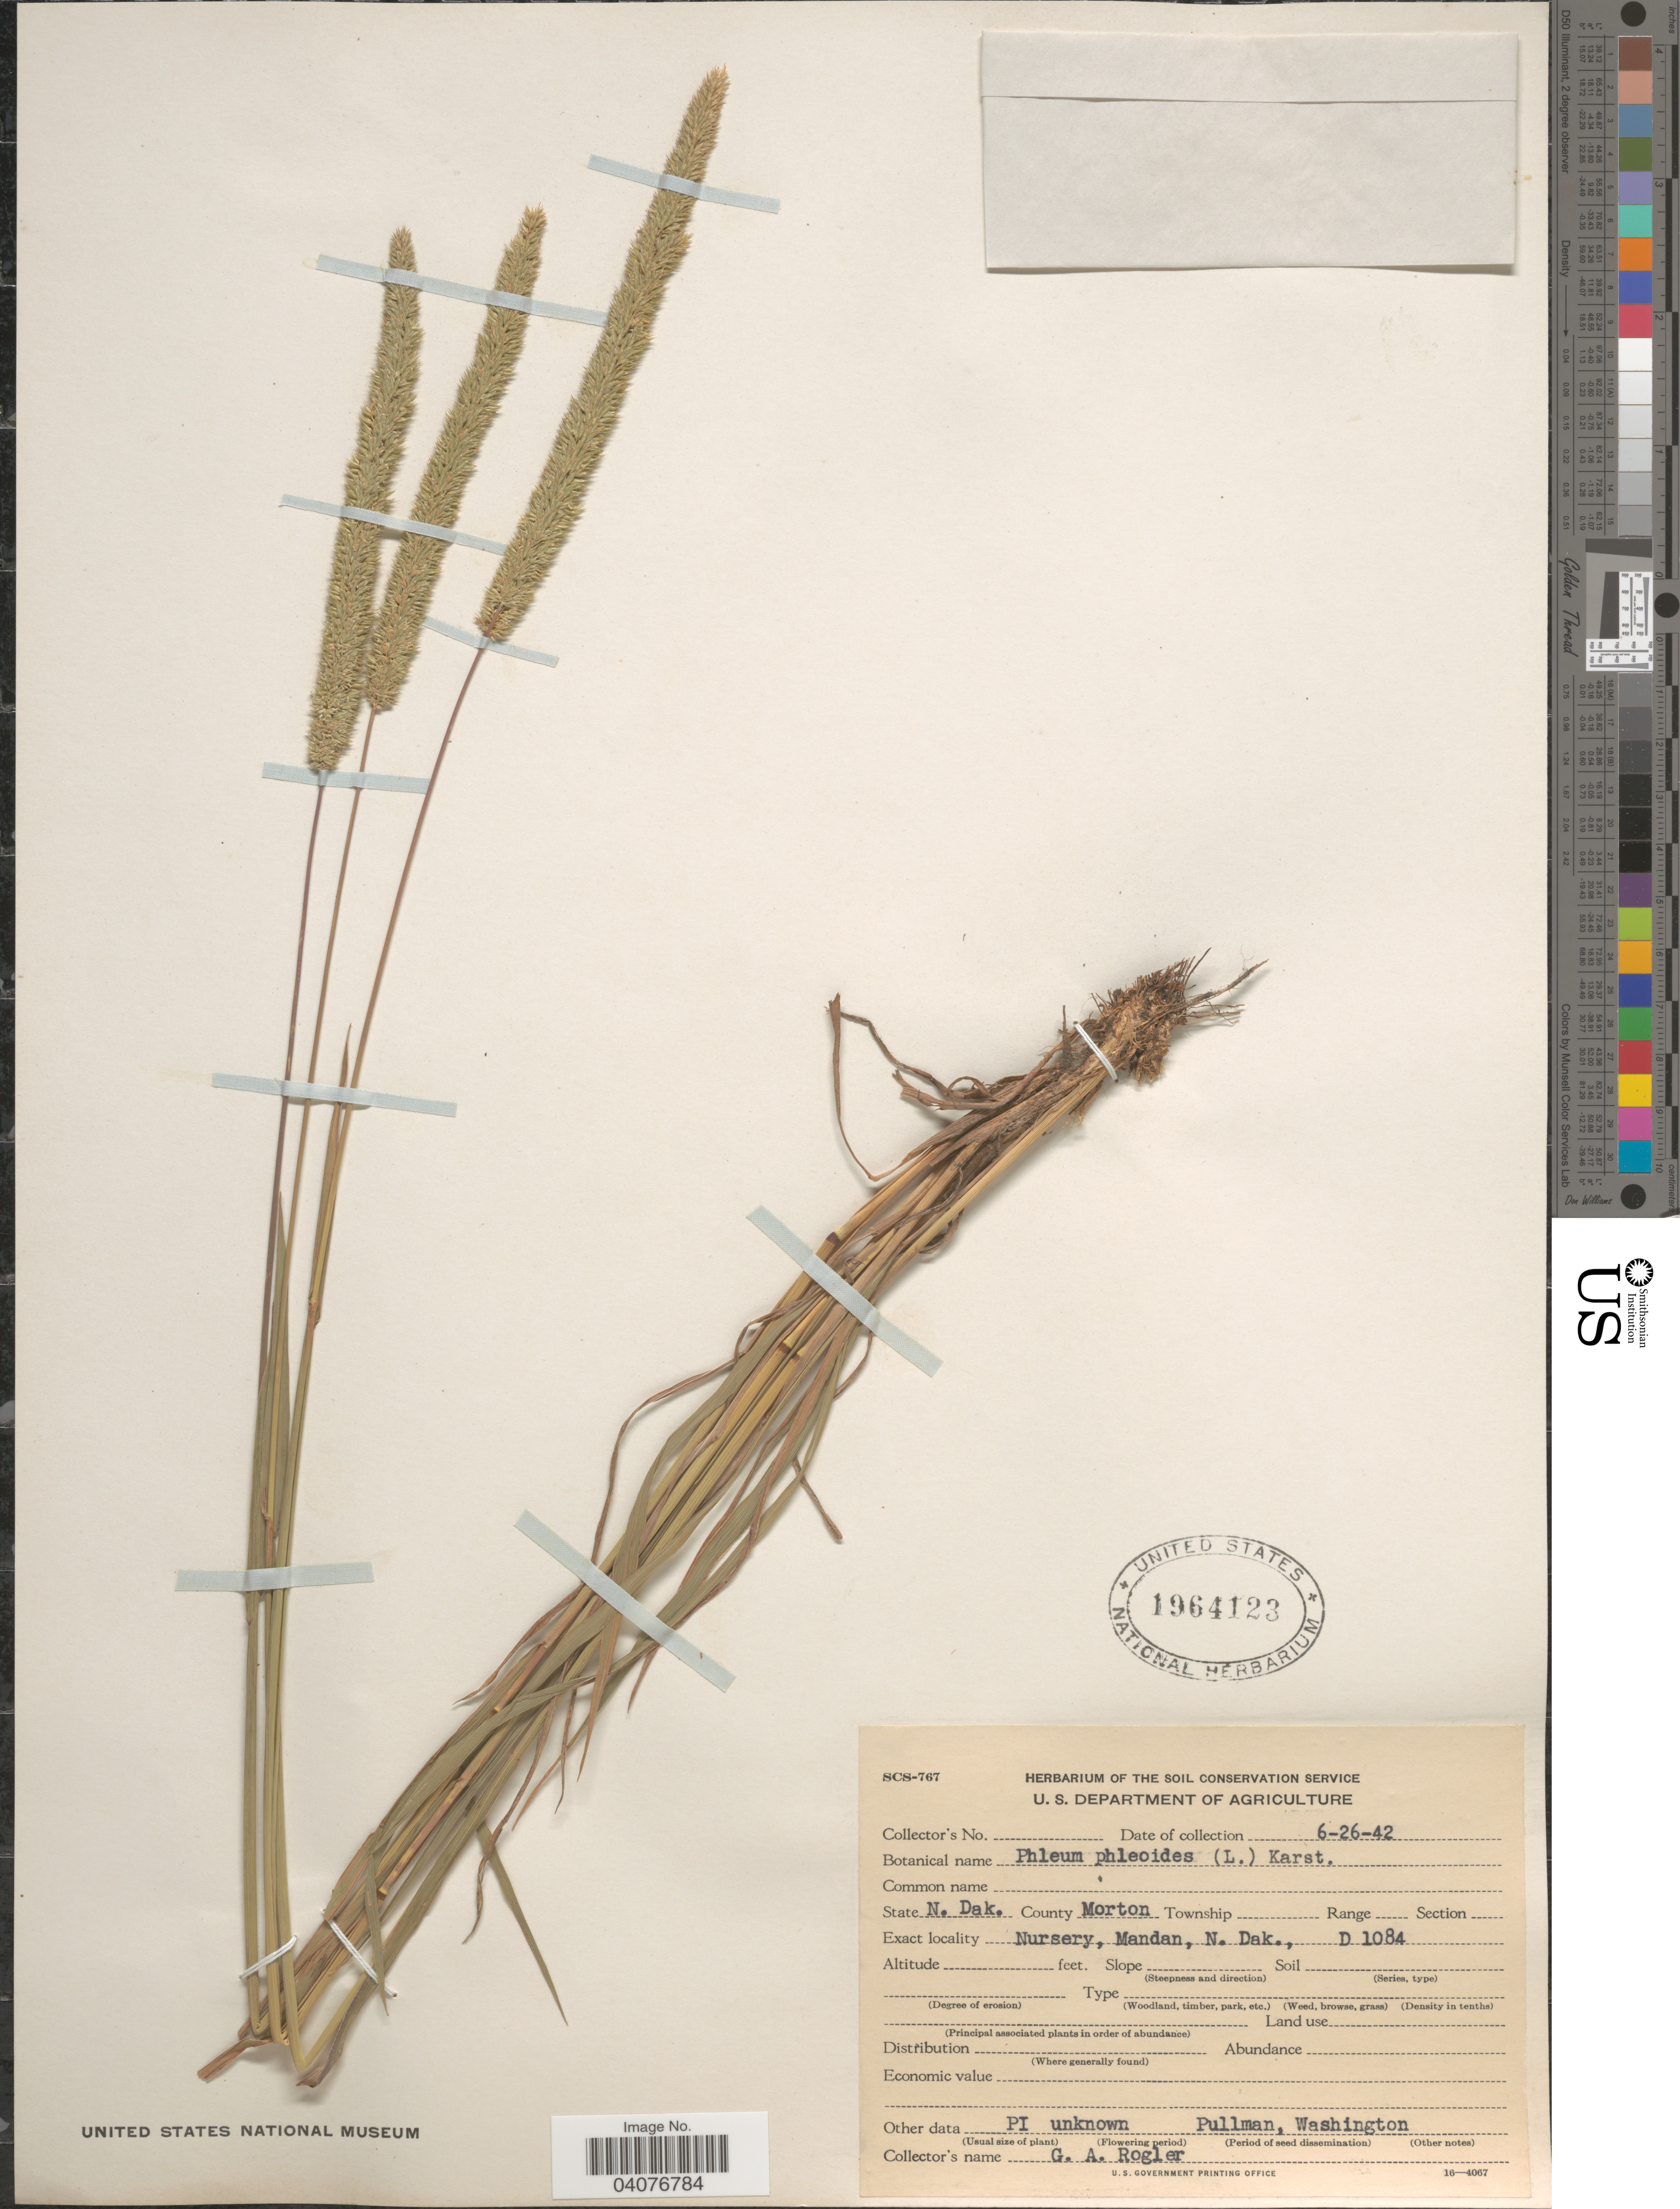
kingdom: Plantae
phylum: Tracheophyta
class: Liliopsida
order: Poales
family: Poaceae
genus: Phleum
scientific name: Phleum phleoides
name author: (L.) H. Karst.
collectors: G. Rogler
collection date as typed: Transcribed d/m/y: 26/6/42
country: United States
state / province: North Dakota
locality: County Morton. Nursery, Mandan, D 1084.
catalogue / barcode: US 1964123